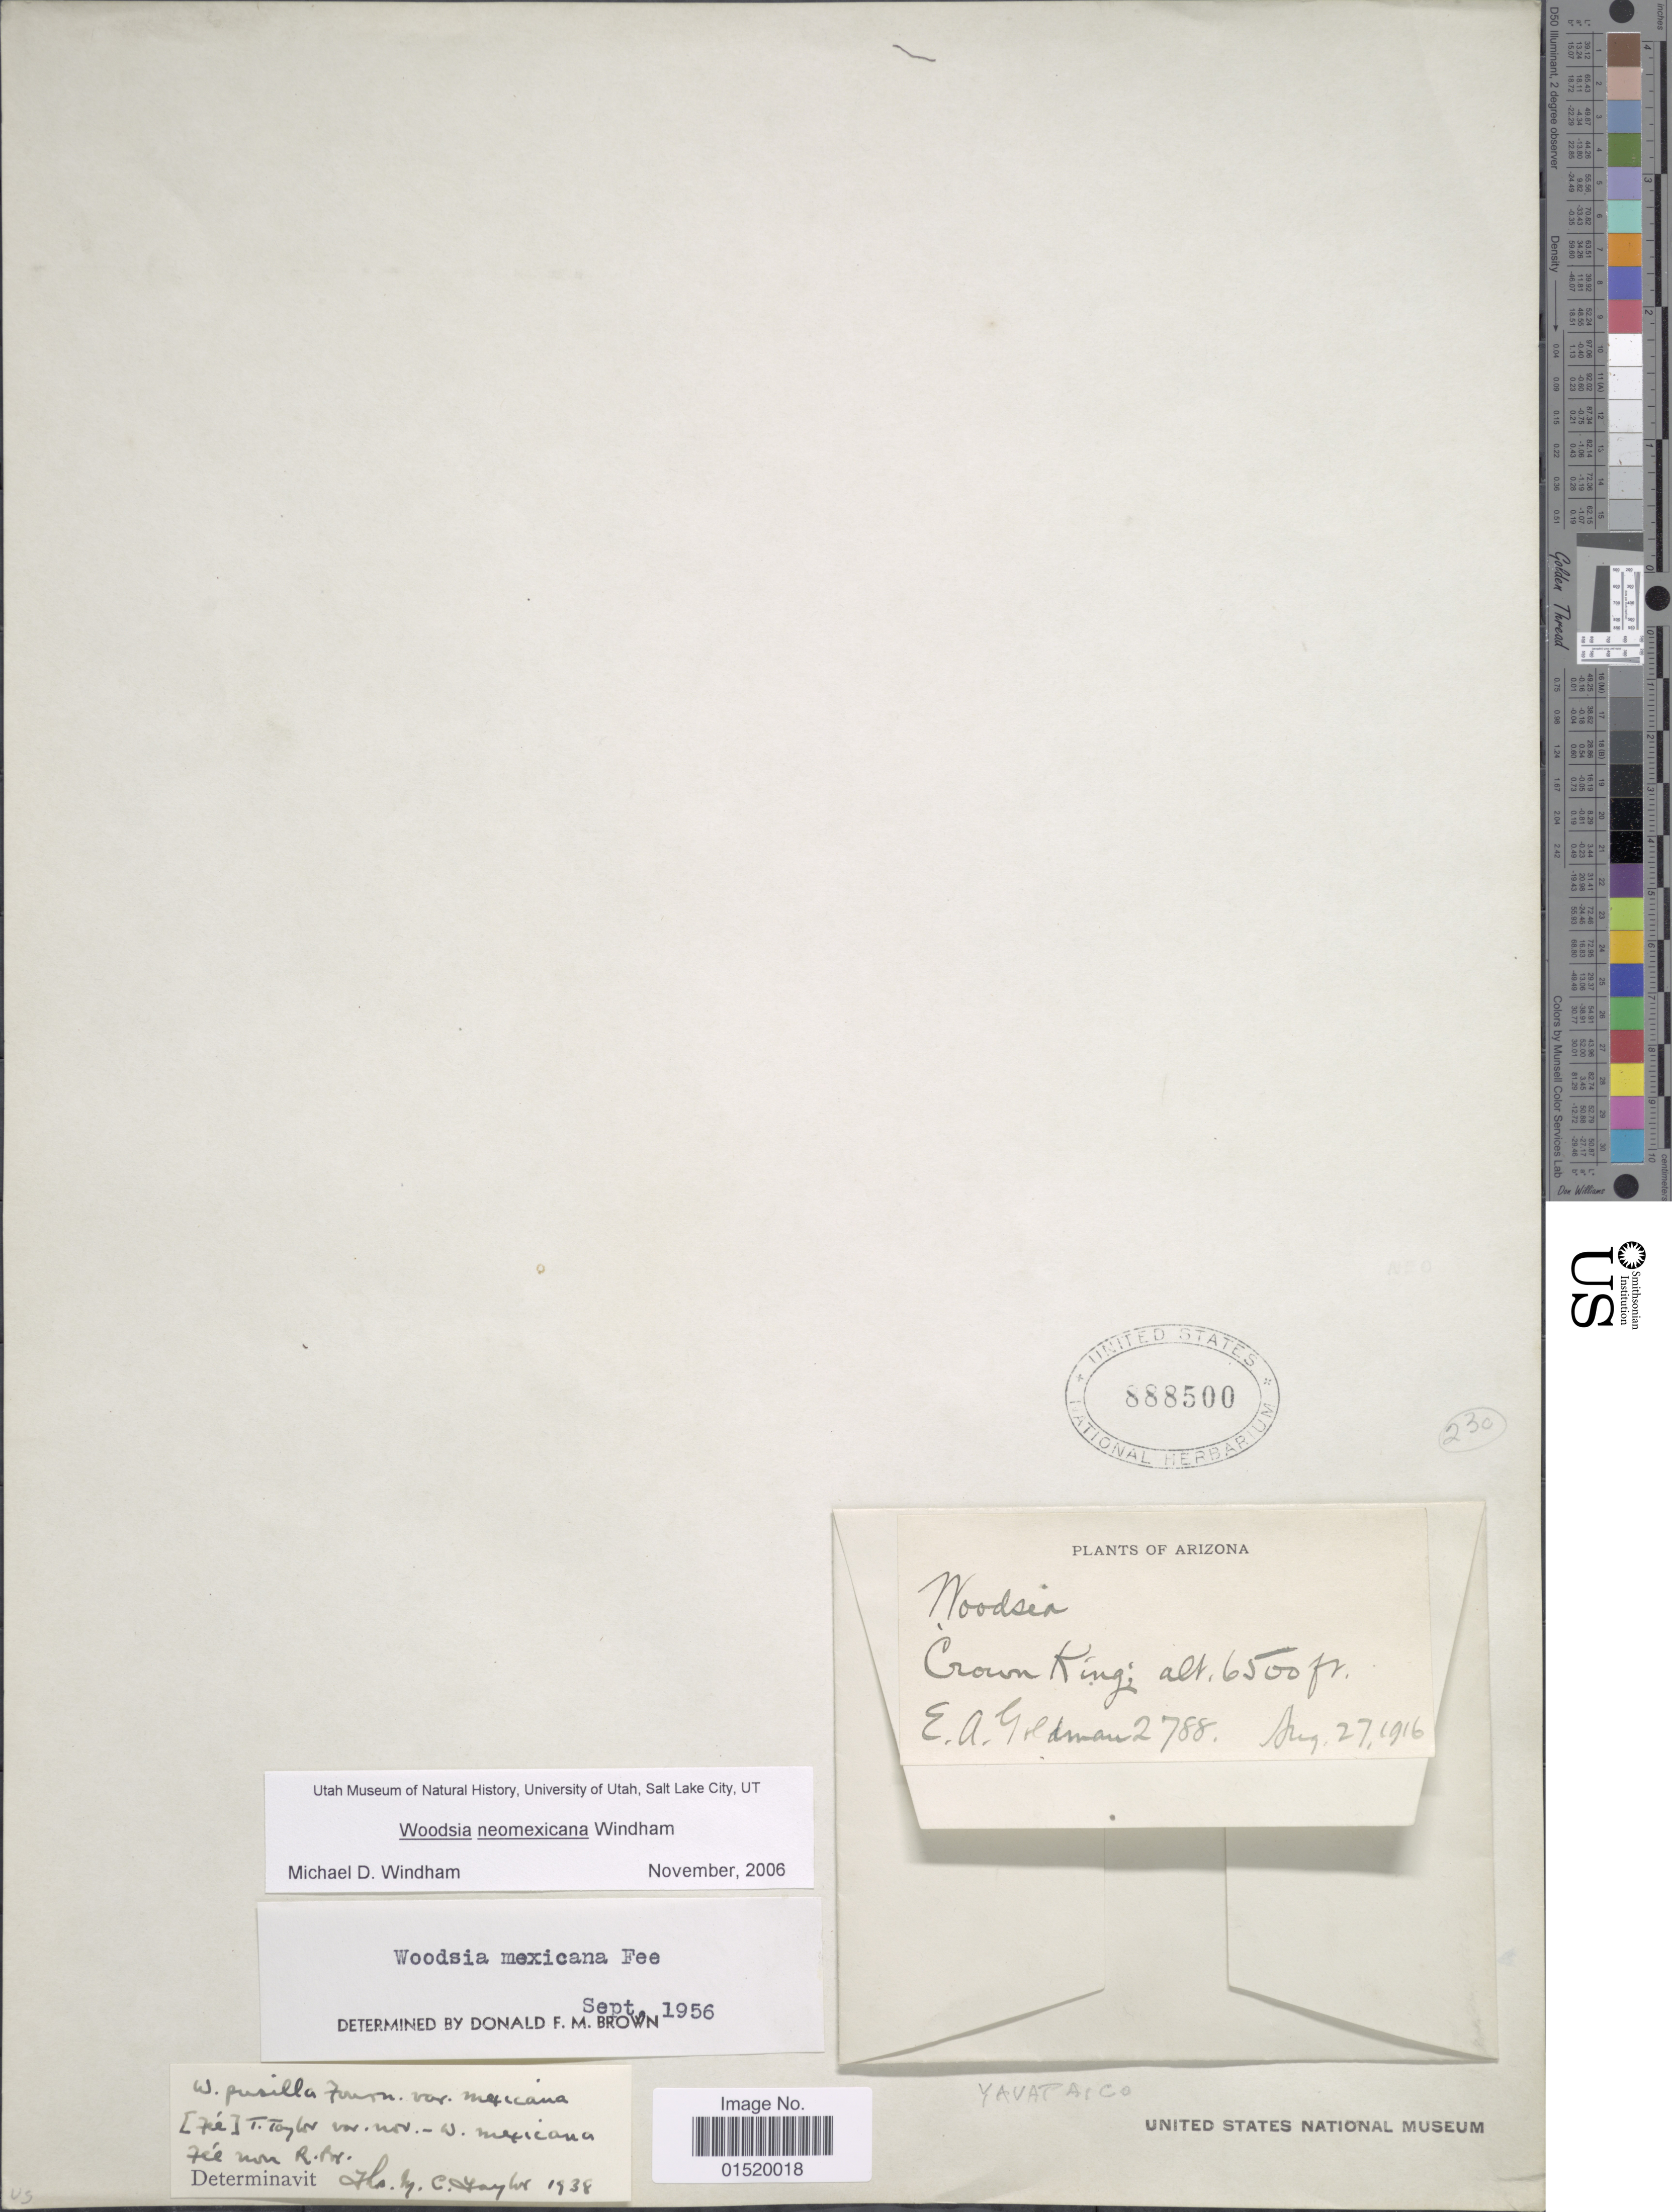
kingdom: Plantae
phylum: Tracheophyta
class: Polypodiopsida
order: Polypodiales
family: Woodsiaceae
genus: Woodsia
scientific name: Woodsia neomexicana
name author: Windham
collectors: E. A. Goldman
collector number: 2788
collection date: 1916-08-27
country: United States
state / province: Arizona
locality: Crown King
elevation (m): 1981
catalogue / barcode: US 888500